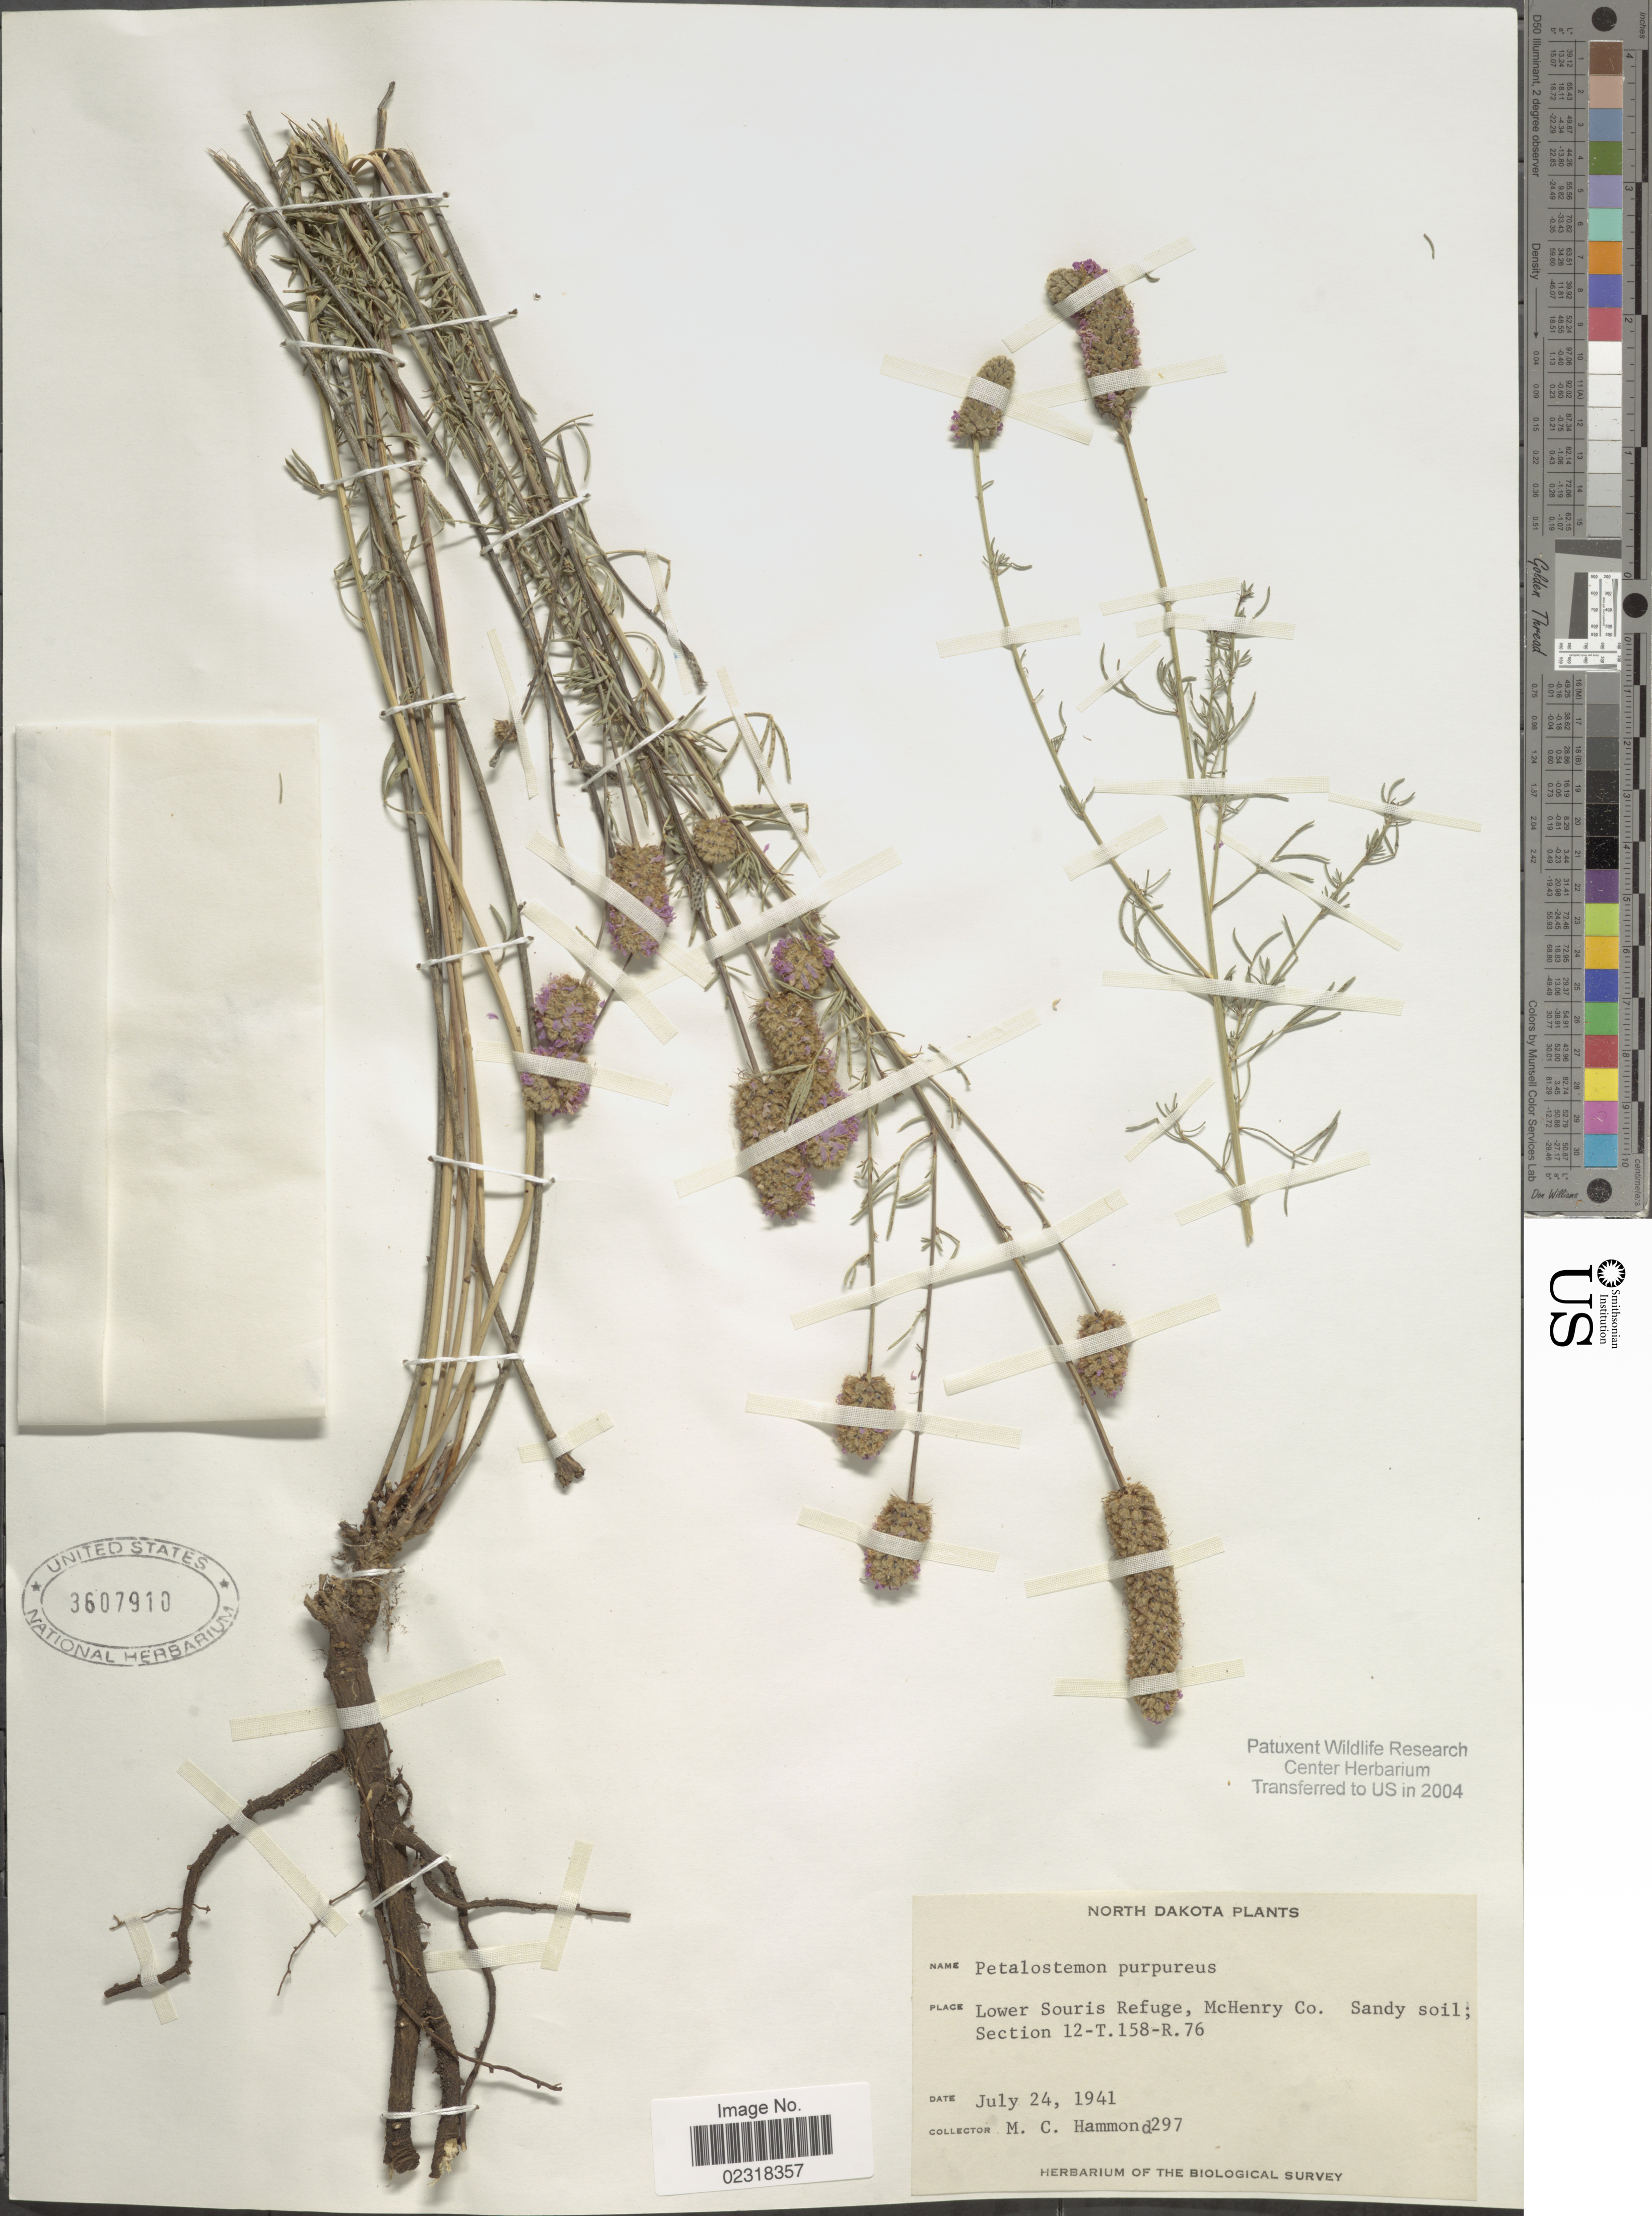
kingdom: Plantae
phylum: Tracheophyta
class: Magnoliopsida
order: Fabales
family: Fabaceae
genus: Dalea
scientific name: Dalea purpurea var. purpurea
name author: Vent.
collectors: M. Hammond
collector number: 297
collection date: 1941-07-24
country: United States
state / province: North Dakota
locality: Lower Souris Refuge, McHenry Co. Sandy soil; Section 12-T. 158-R. 76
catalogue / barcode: US 3607910